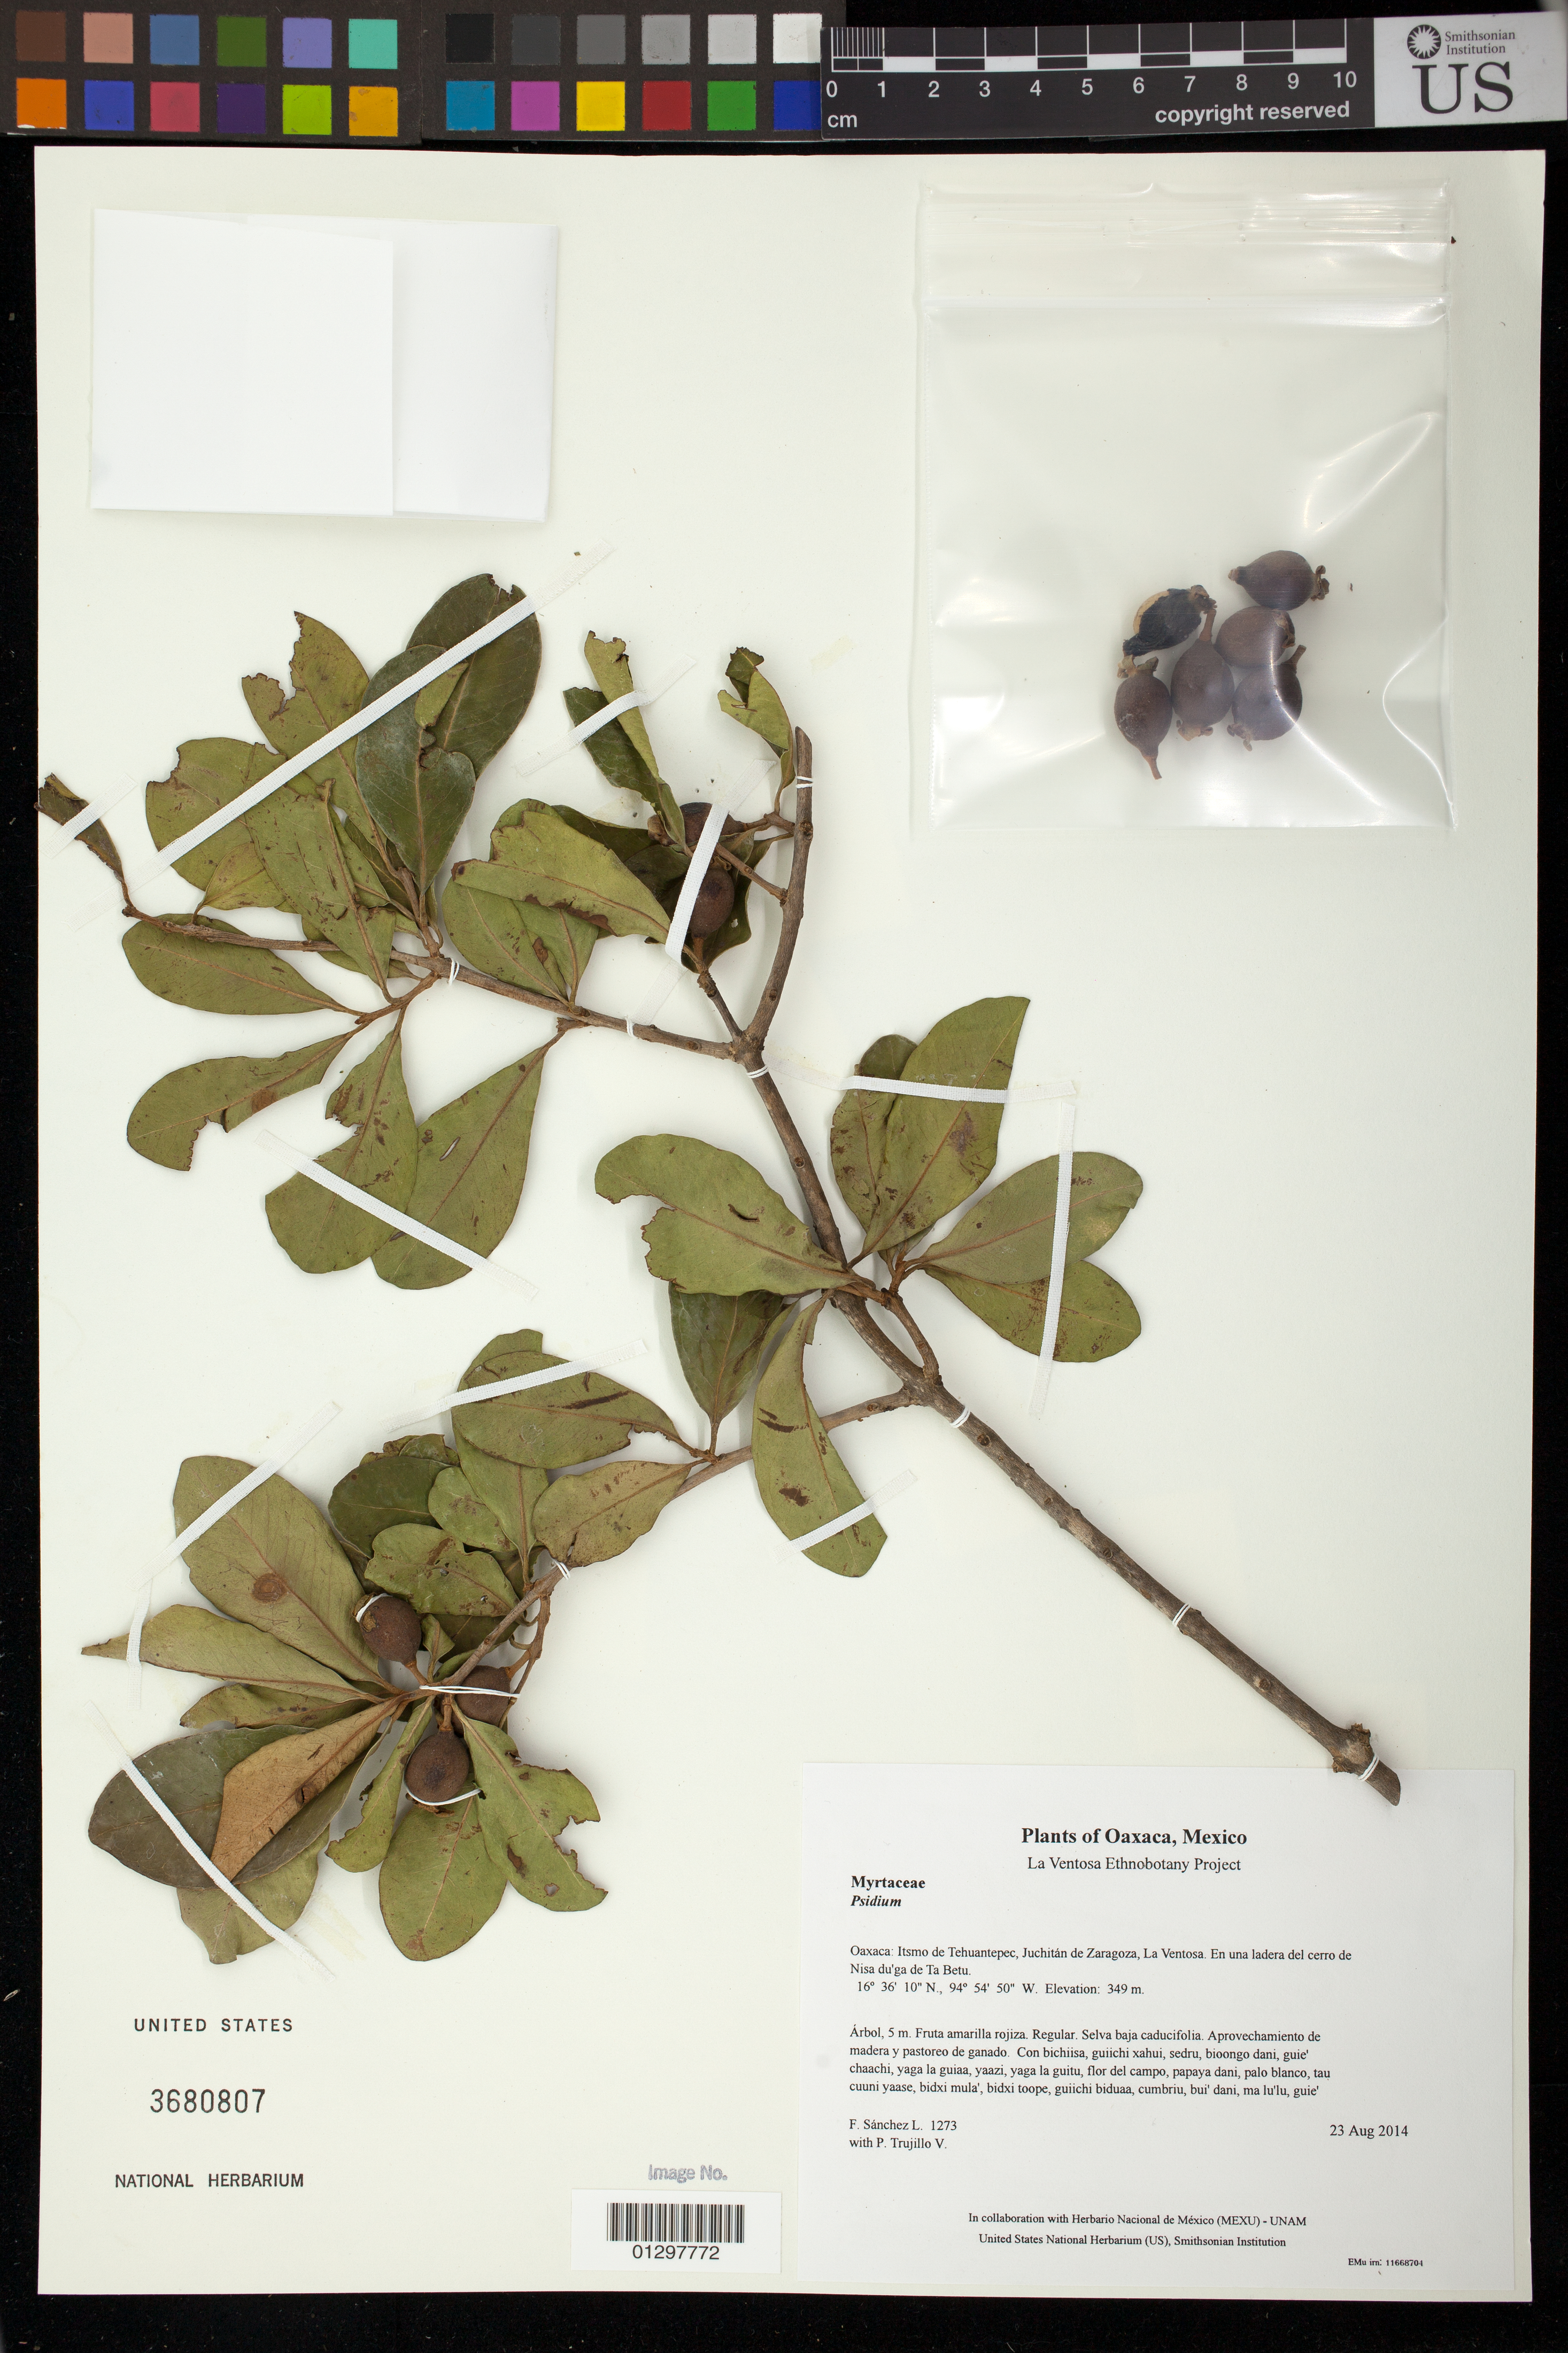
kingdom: Plantae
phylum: Tracheophyta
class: Magnoliopsida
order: Myrtales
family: Myrtaceae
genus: Eugenia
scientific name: Eugenia salamensis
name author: Donn. Sm.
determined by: Velasco G., Kenia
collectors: F. Sánchez L. & P. Trujillo V.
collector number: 1273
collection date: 2014-08-23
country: Mexico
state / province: Oaxaca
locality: Itsmo de Tehuantepec, Juchitán de Zaragoza, La Ventosa. En una ladera del cerro de Nisa du'ga de Ta Betu.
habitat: Selva baja caducifolia. Aprovechamiento de madera y pastoreo de ganado.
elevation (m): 349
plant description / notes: JEBOT, MEXU, SERO, US; Yaga. 5 m. Cuaananaxhi naguchi naxiña' ga. Nuu.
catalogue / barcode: US 3680807